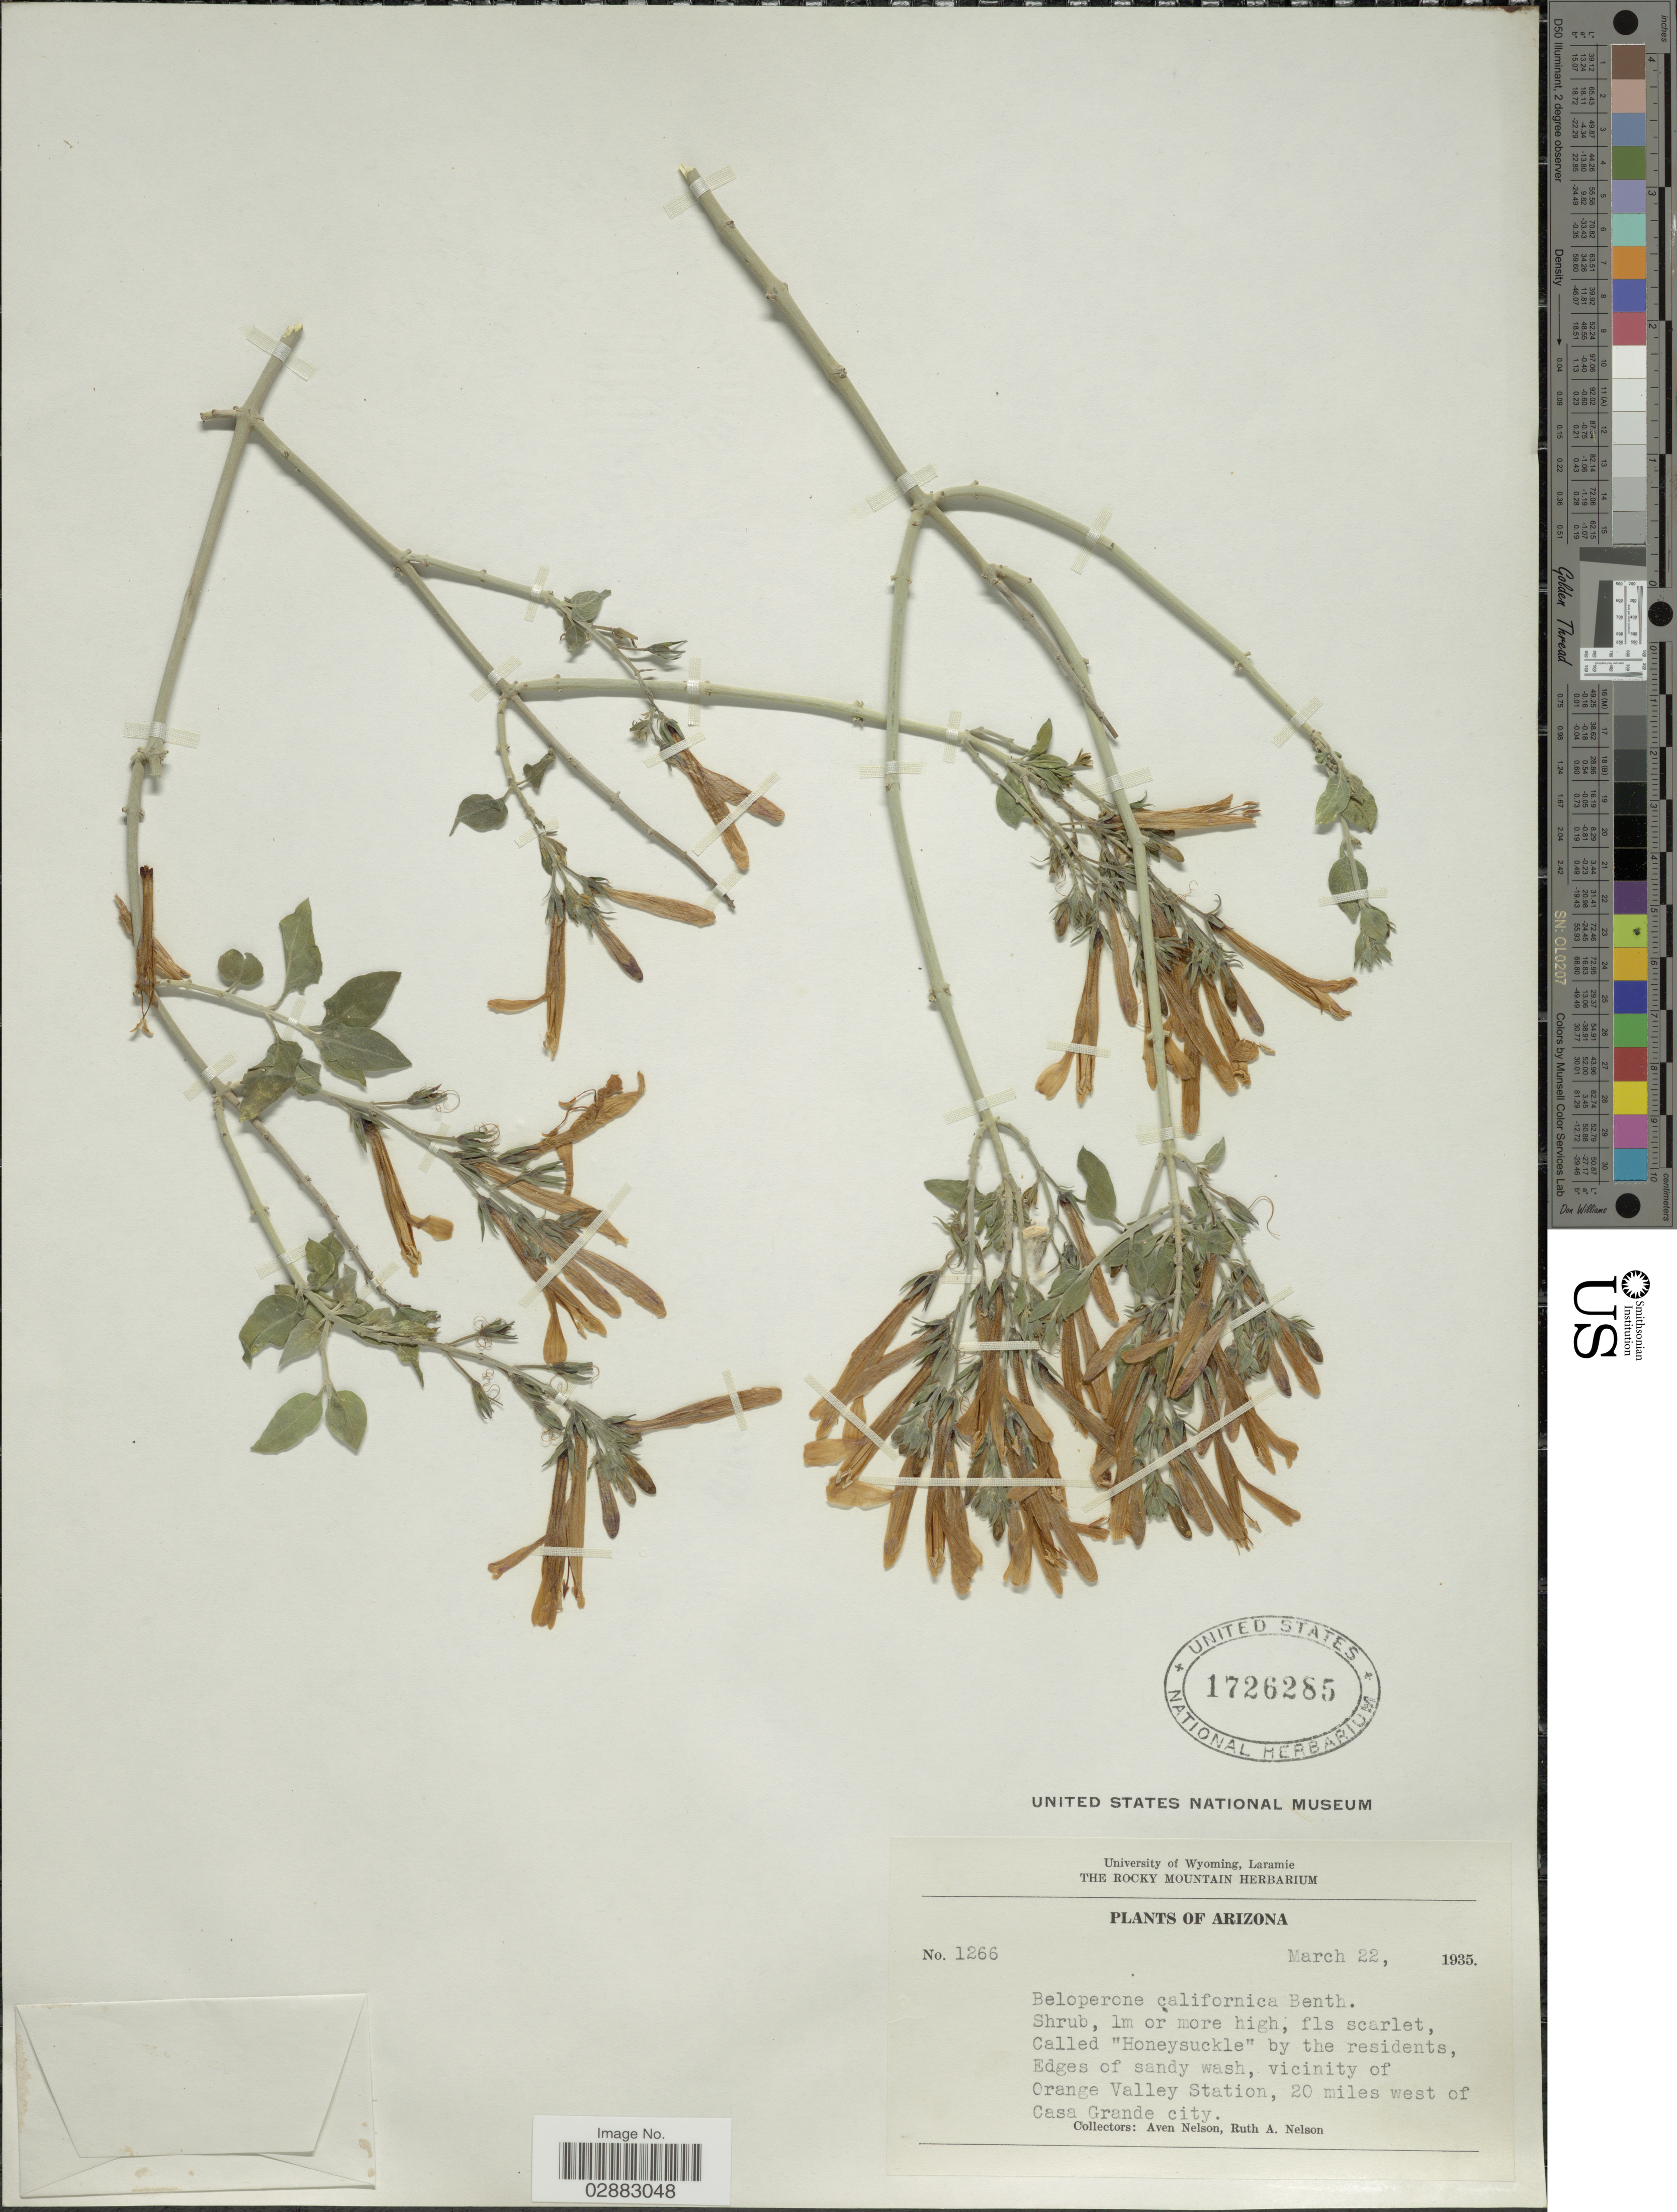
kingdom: Plantae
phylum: Tracheophyta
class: Magnoliopsida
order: Lamiales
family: Acanthaceae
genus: Beloperone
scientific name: Beloperone californica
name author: Benth.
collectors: A. Nelson & R. A. Nelson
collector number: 1266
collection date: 1935-03-22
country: United States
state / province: Arizona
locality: Edges of sandy wash, vicinity of Orange Valley Station, 20 miles west of Casa Grande city.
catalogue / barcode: US 1726285